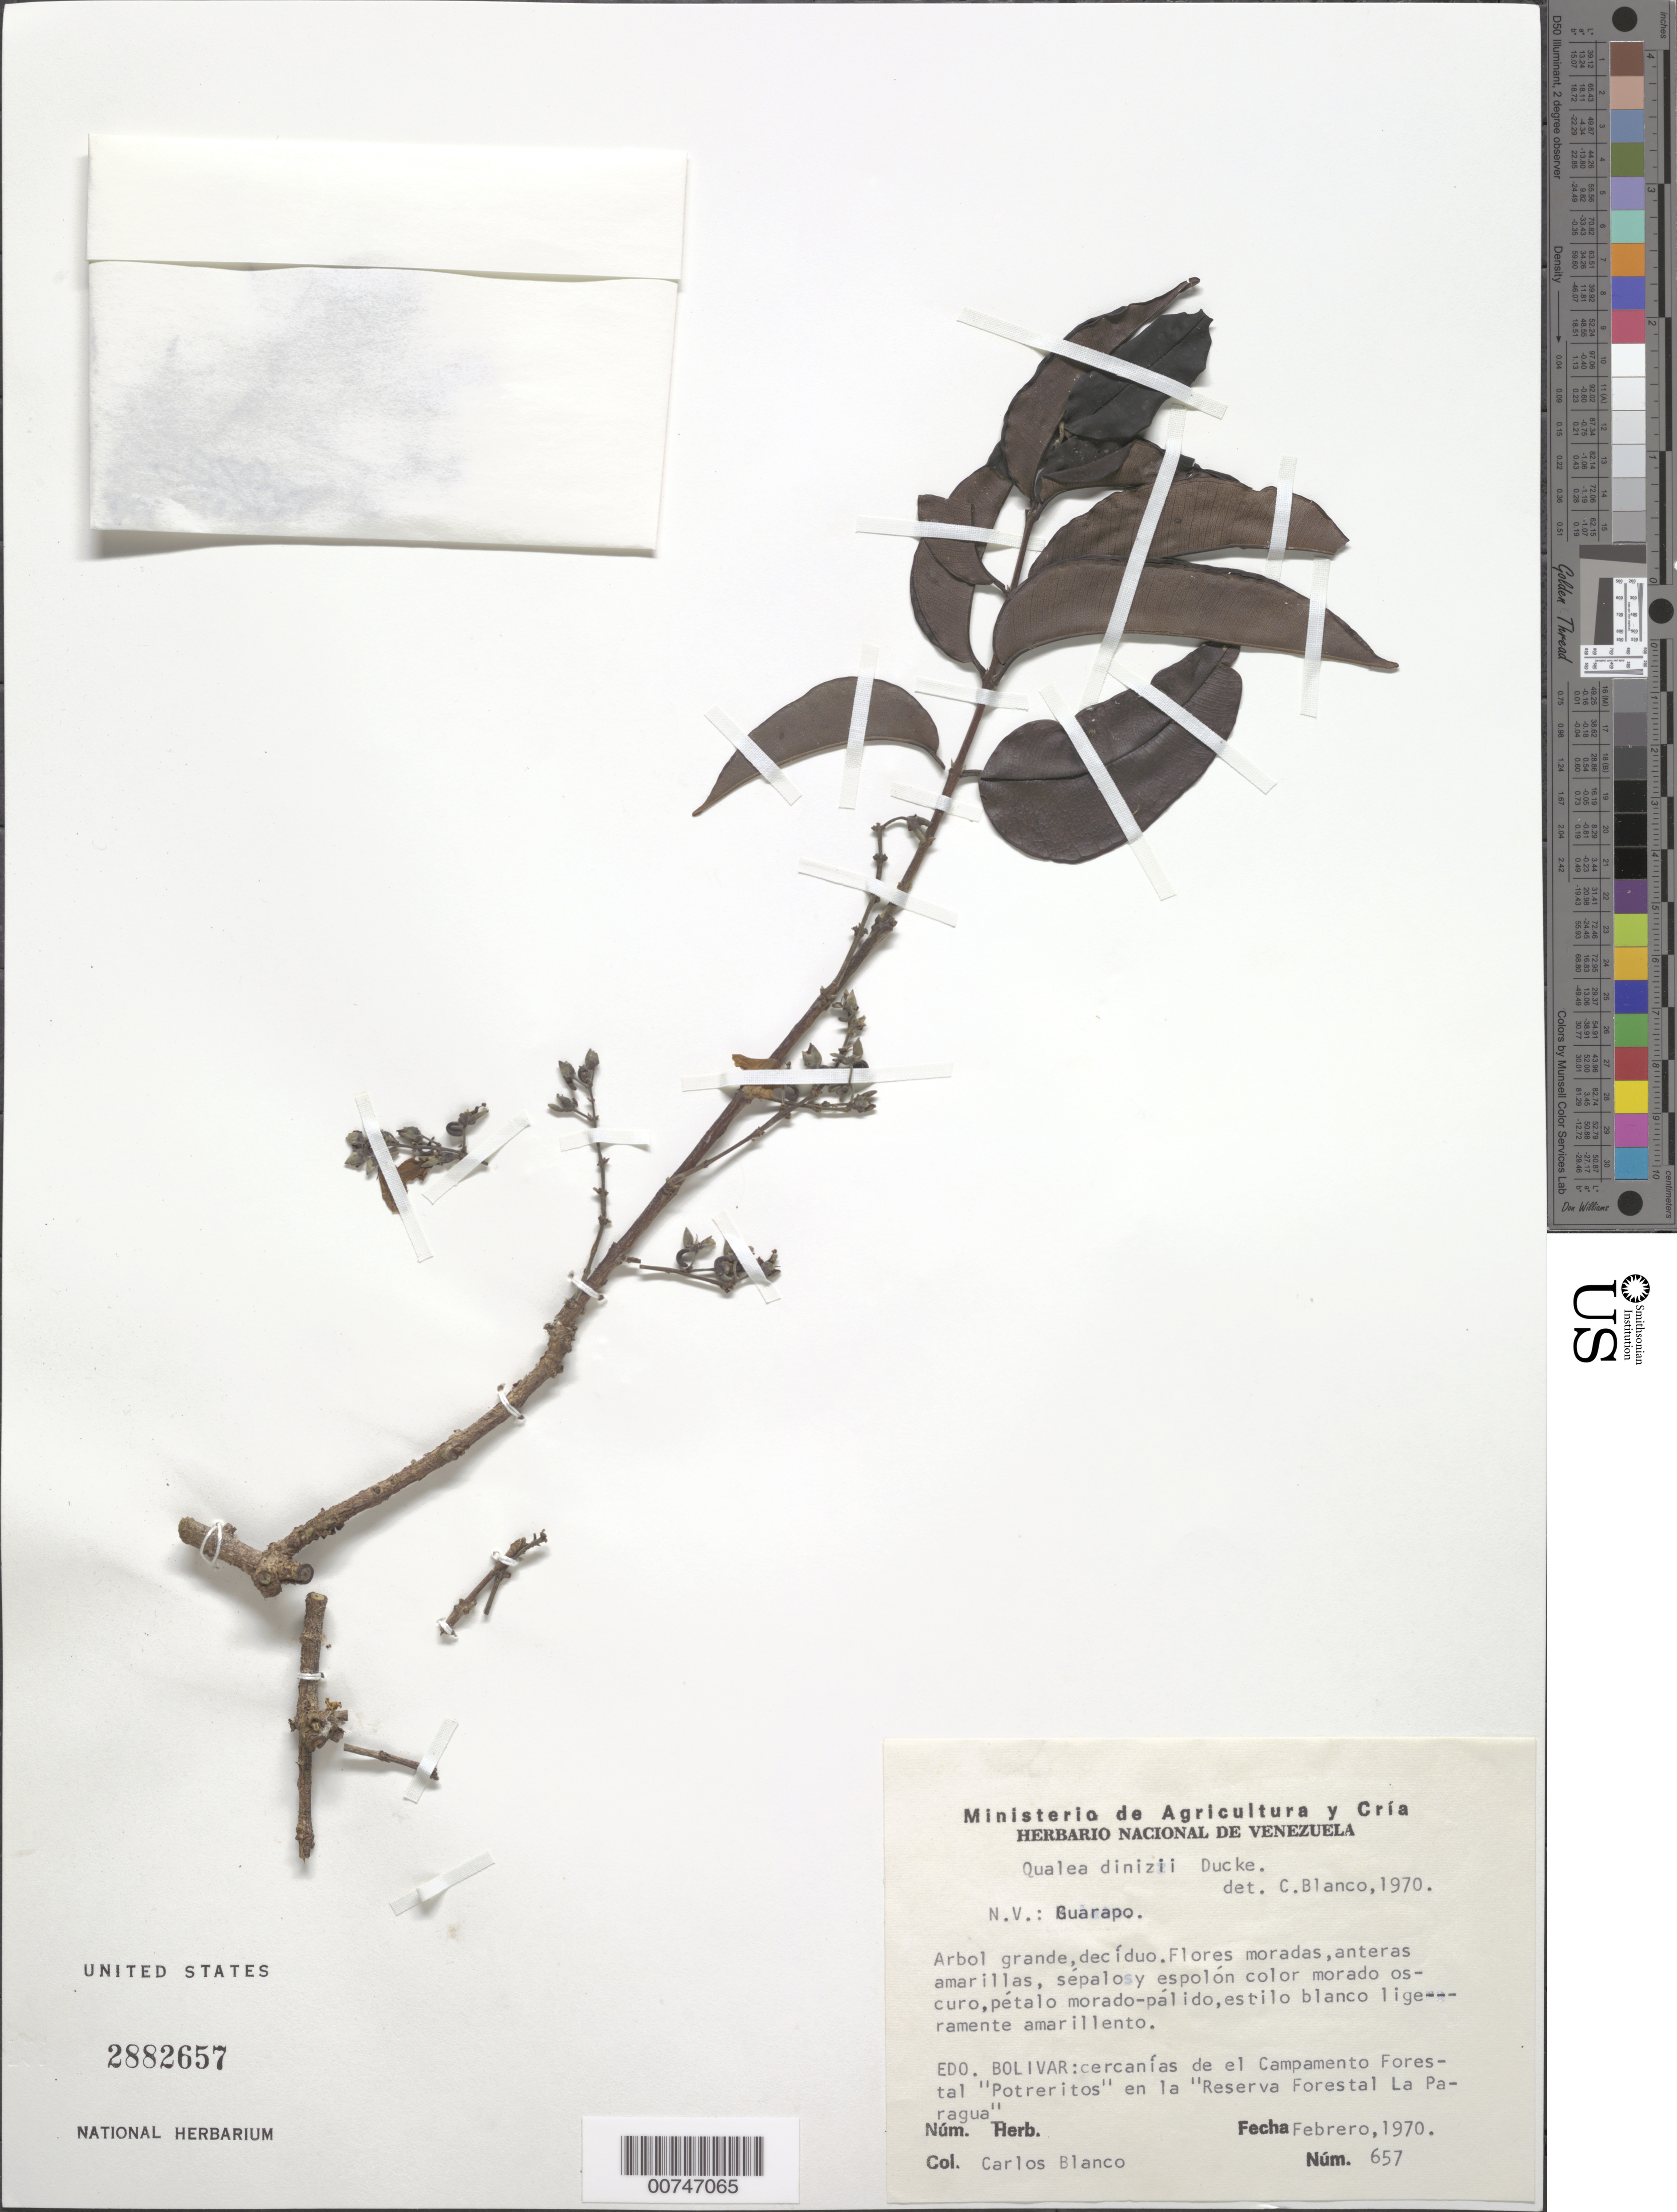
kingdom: Plantae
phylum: Tracheophyta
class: Magnoliopsida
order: Myrtales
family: Vochysiaceae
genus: Qualea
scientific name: Qualea dinizii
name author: Ducke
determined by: Blanco, C. A.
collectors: C. A. Blanco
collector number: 657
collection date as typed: Feb-70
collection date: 1970-02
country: Venezuela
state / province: Bolívar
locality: Reserva Forestal La Paragua, cercanias de el Campamento Forestal "Potreritos"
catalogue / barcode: US 2882657